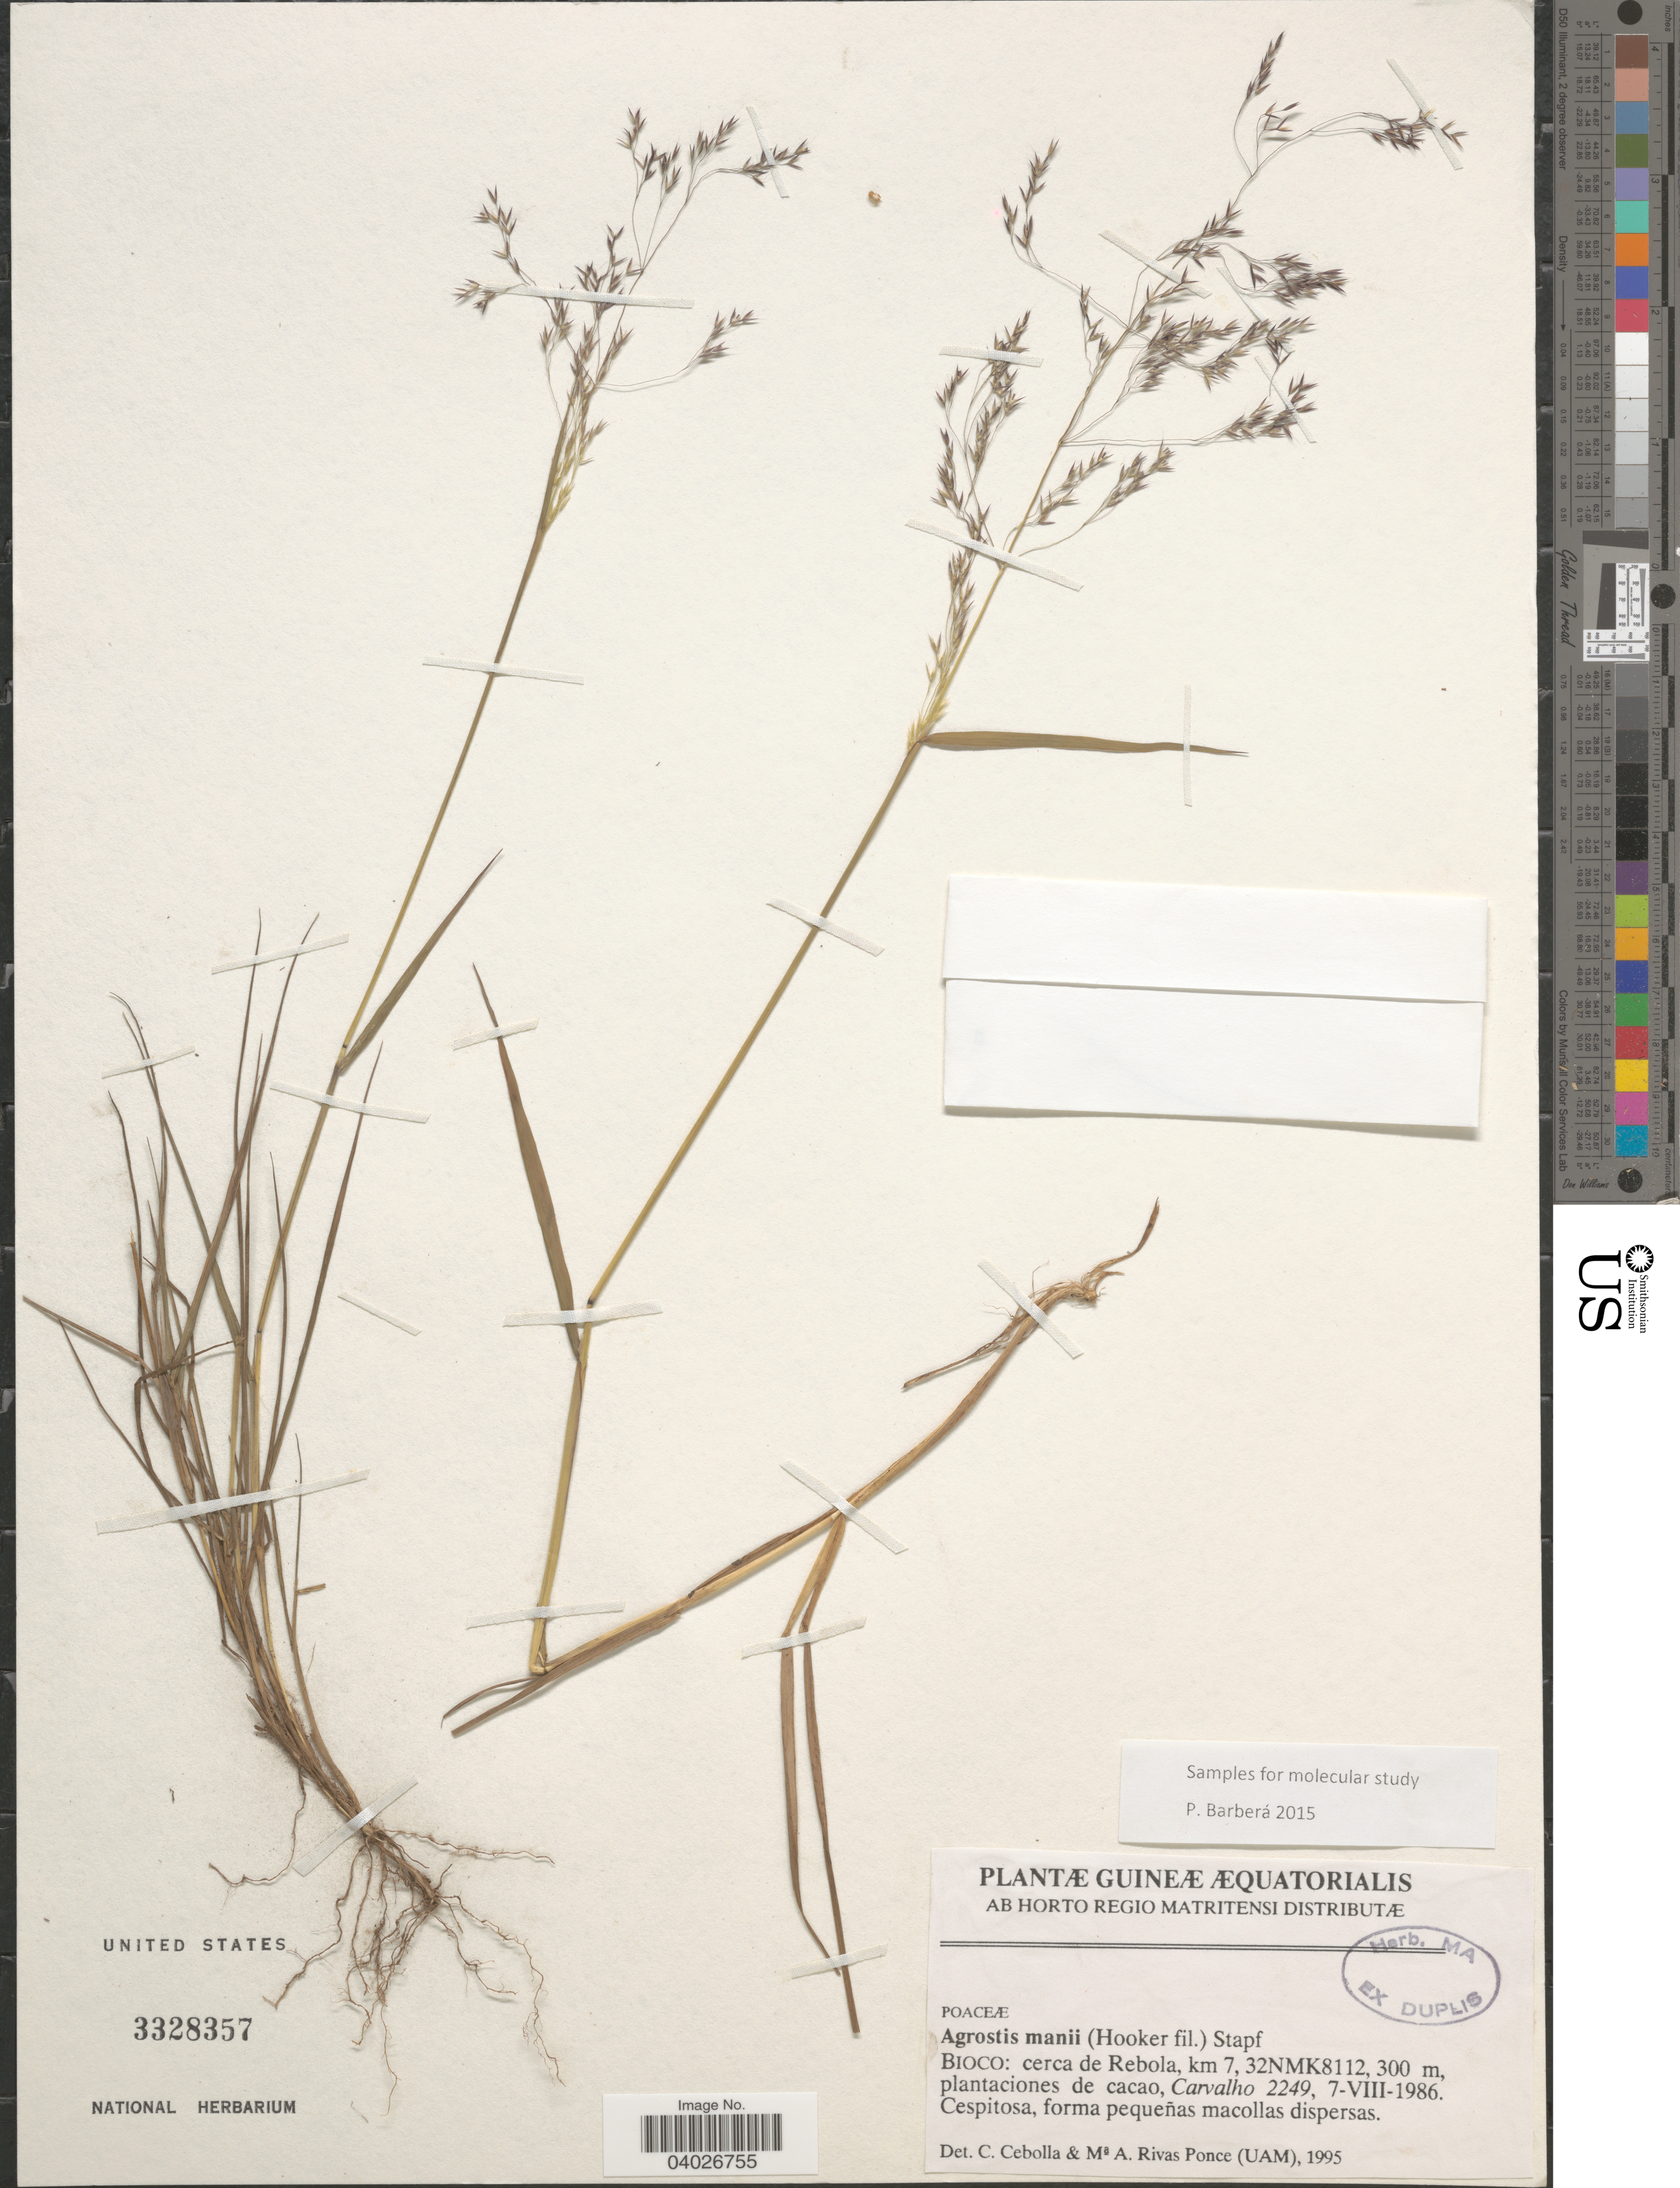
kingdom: Plantae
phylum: Tracheophyta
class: Liliopsida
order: Poales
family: Poaceae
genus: Agrostis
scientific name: Agrostis mannii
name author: (Hook. f.) Stapf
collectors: Carvalho, --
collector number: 2249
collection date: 1986-08-07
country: Equatorial Guinea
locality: Guineæ Æquatorialis. Bioco: cerca de Rebola, km 7, 32NMK8112, plantaciones de cacao.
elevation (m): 300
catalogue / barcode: US 3328357